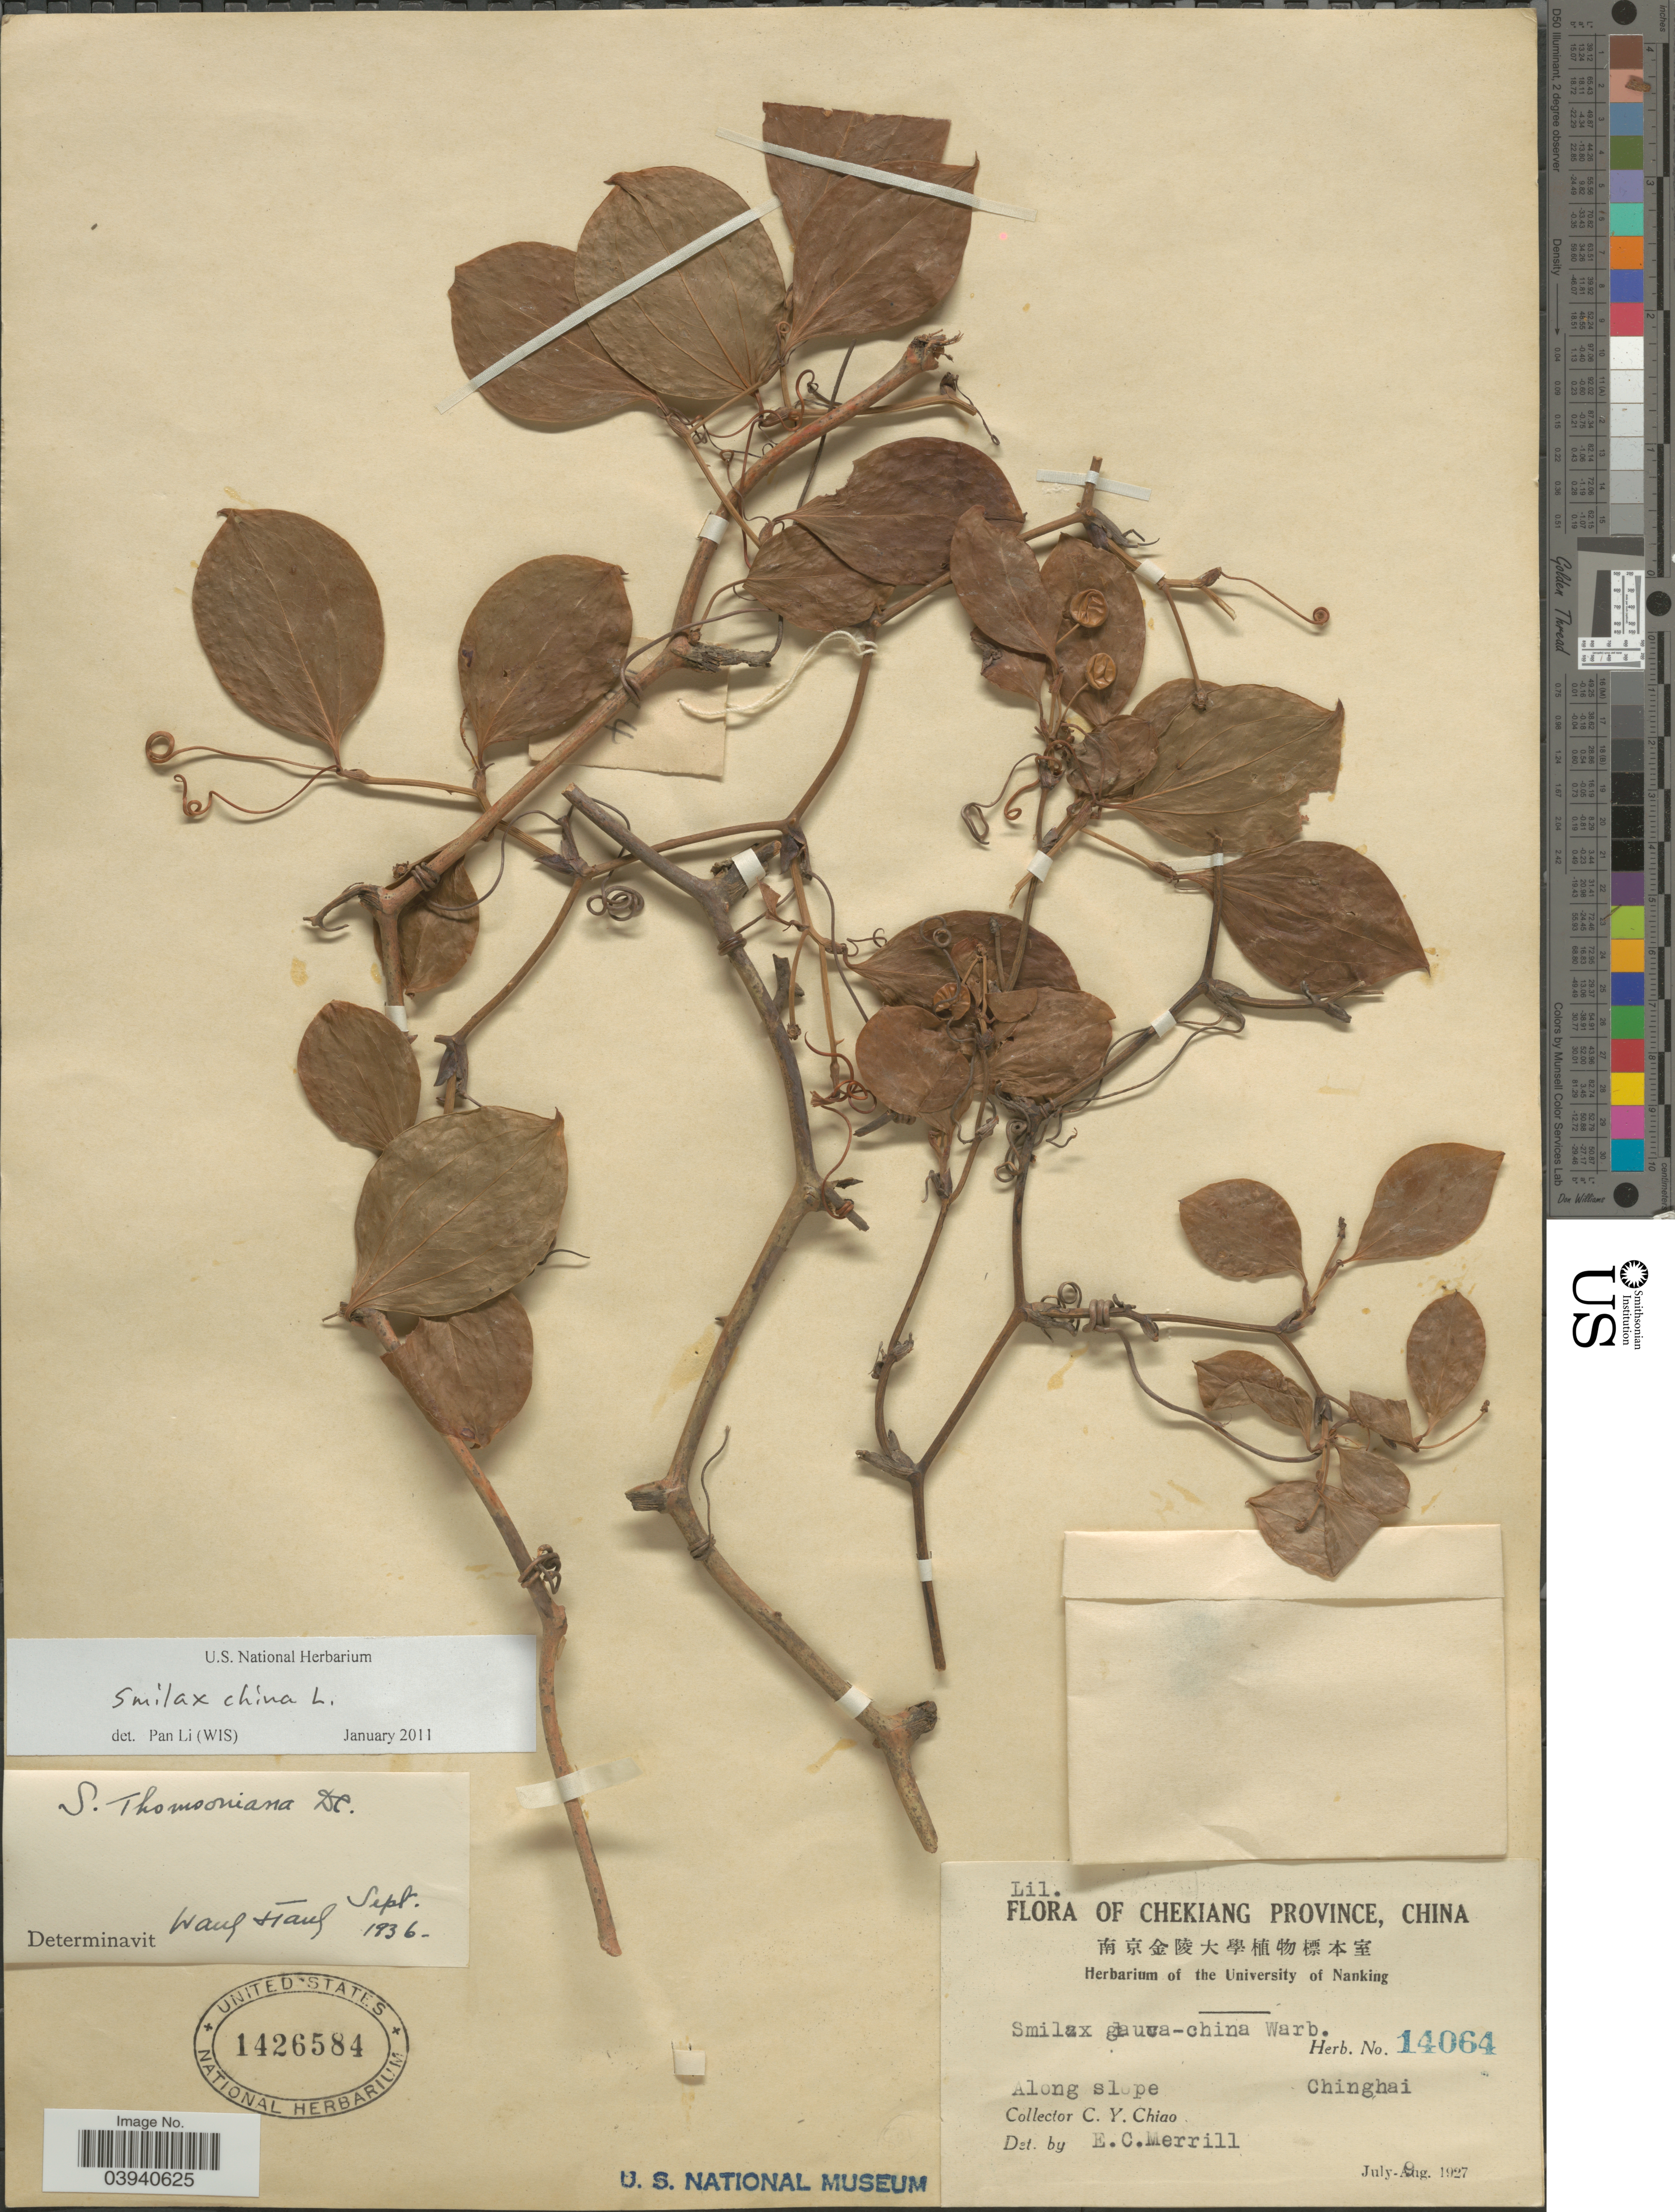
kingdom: Plantae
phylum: Tracheophyta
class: Liliopsida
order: Liliales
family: Smilacaceae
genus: Smilax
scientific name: Smilax china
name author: L.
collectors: C. Y. Chiao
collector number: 14064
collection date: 1927-07-09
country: China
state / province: Zhejiang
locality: Chekiang Province. Along slope Chinghai.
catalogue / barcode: US 1426584